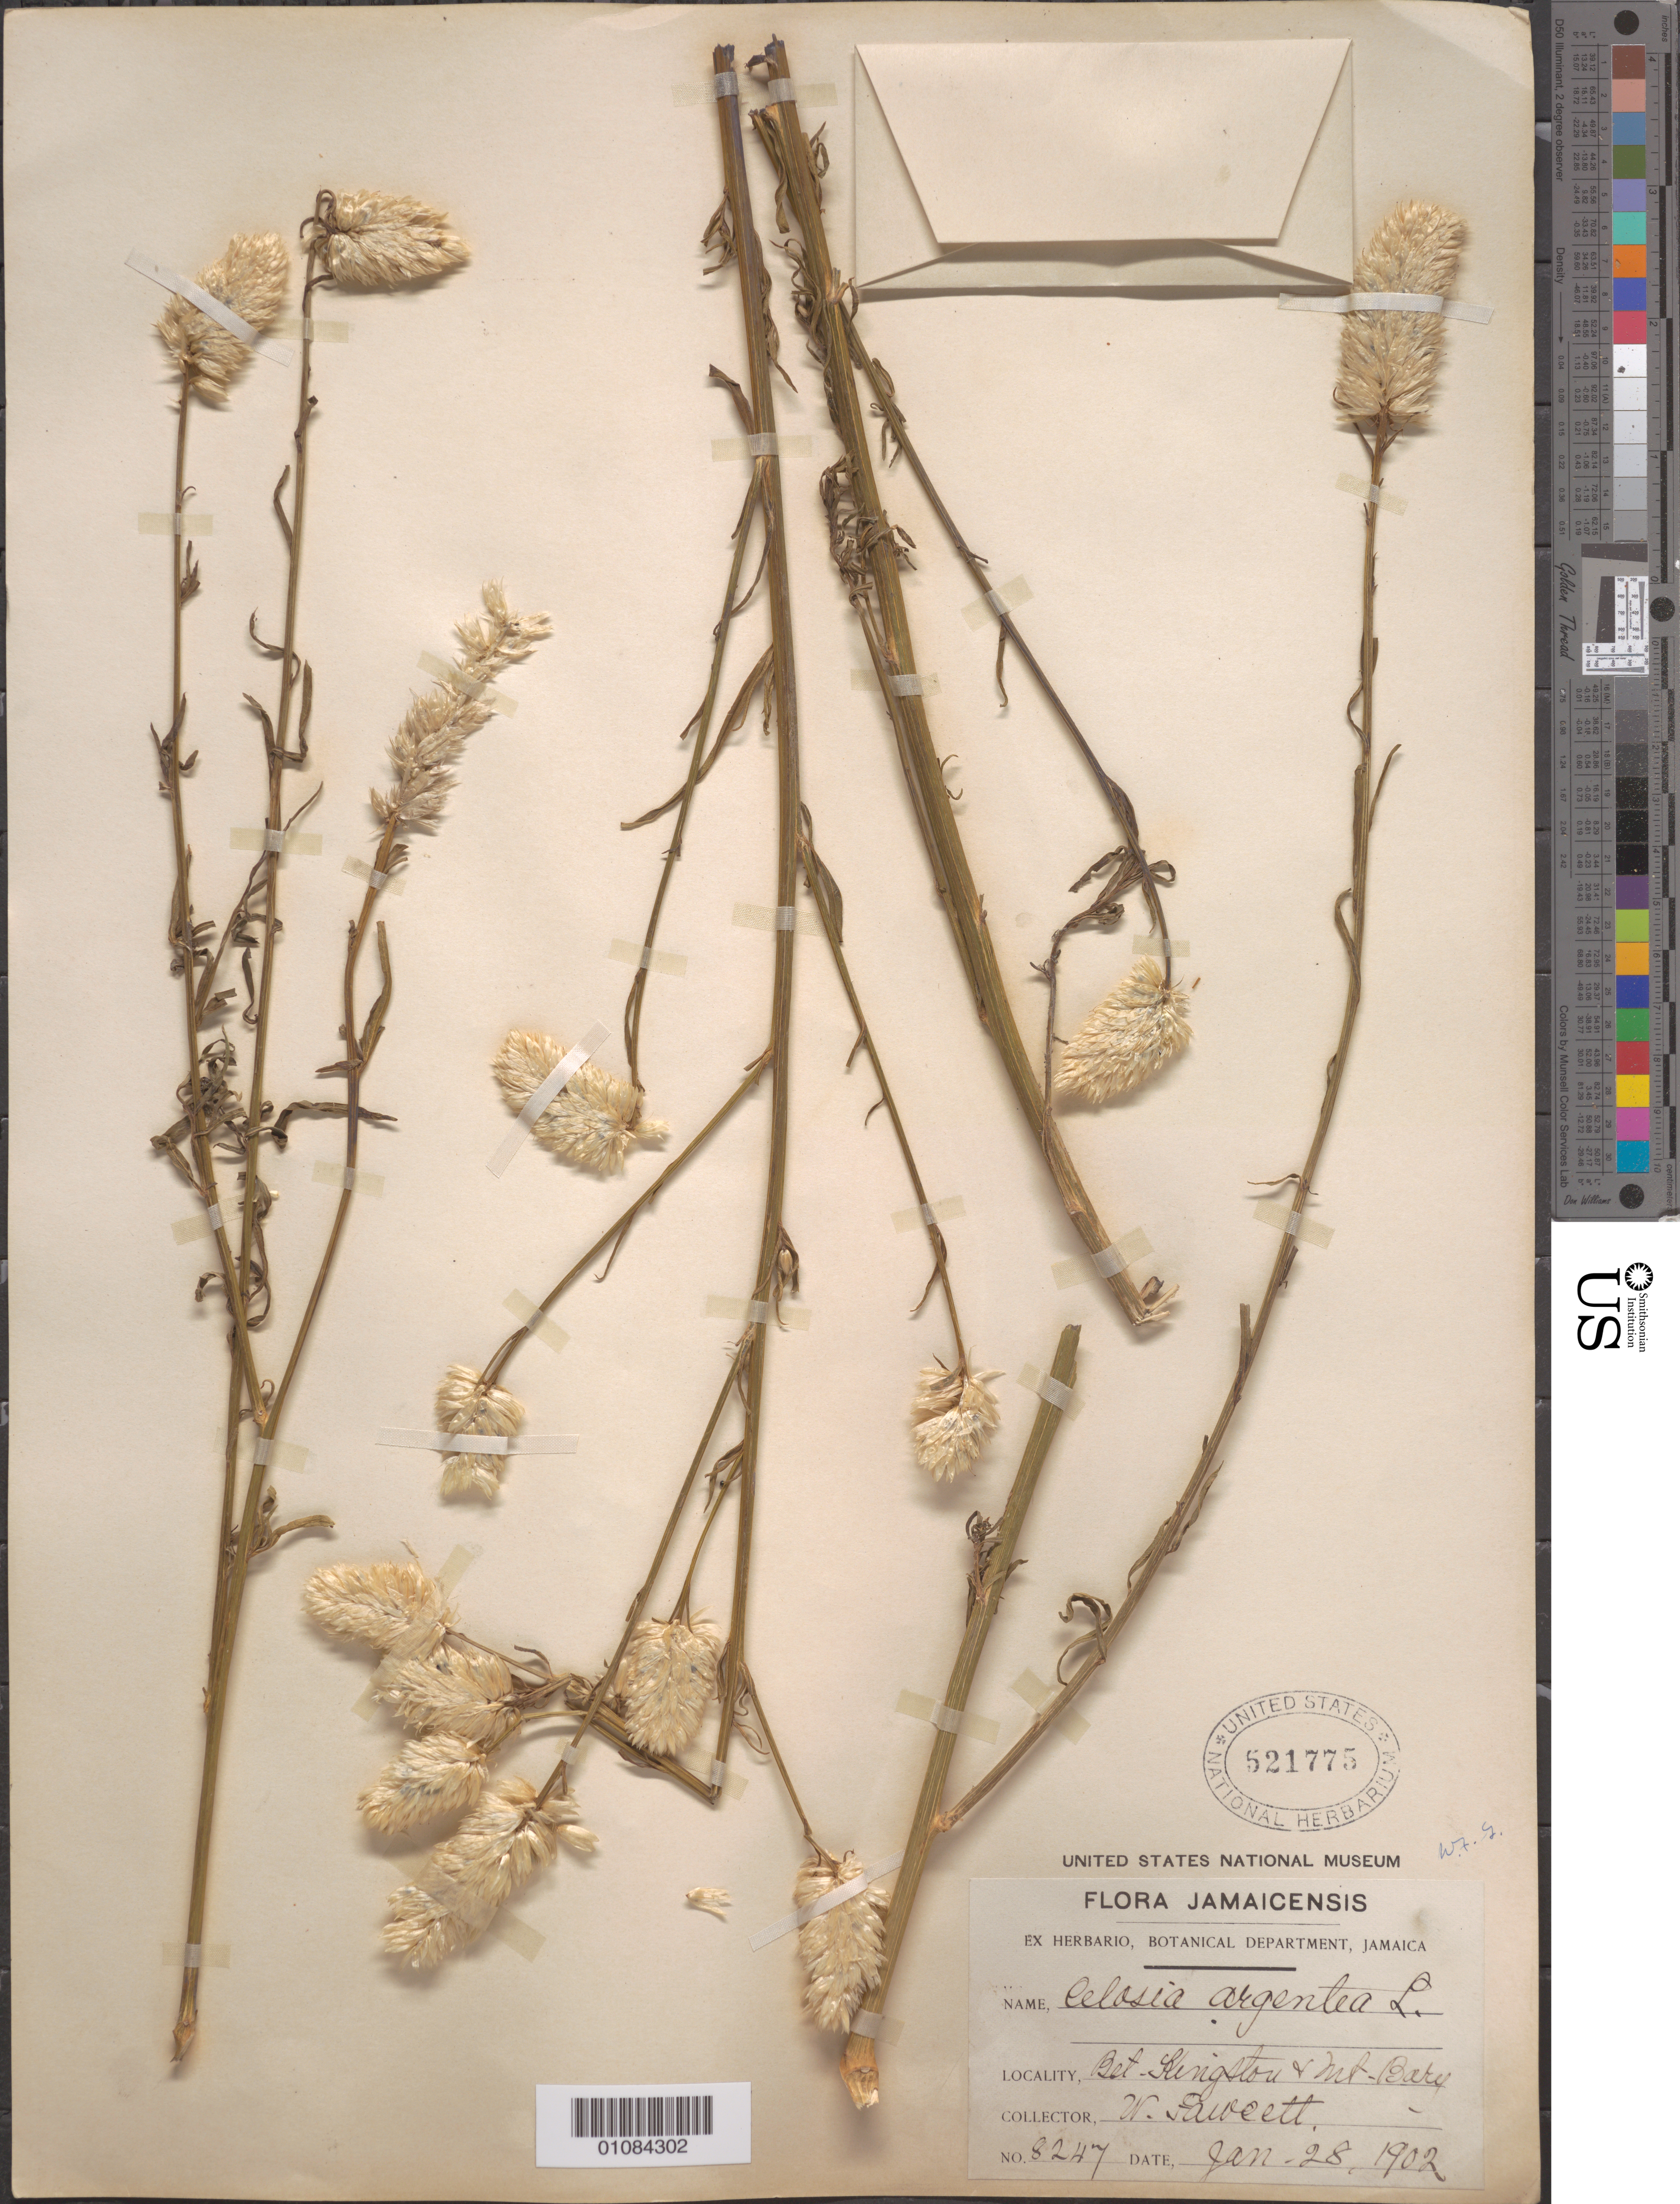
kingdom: Plantae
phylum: Tracheophyta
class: Magnoliopsida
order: Caryophyllales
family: Amaranthaceae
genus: Celosia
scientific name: Celosia argentea var. argentea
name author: L.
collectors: W. Fawcett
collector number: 8247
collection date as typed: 28 Jan 1902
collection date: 1902-01-28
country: Jamaica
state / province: Kingston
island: Jamaica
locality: Bet. Kingston and Mt. Mary.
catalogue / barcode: US 521775